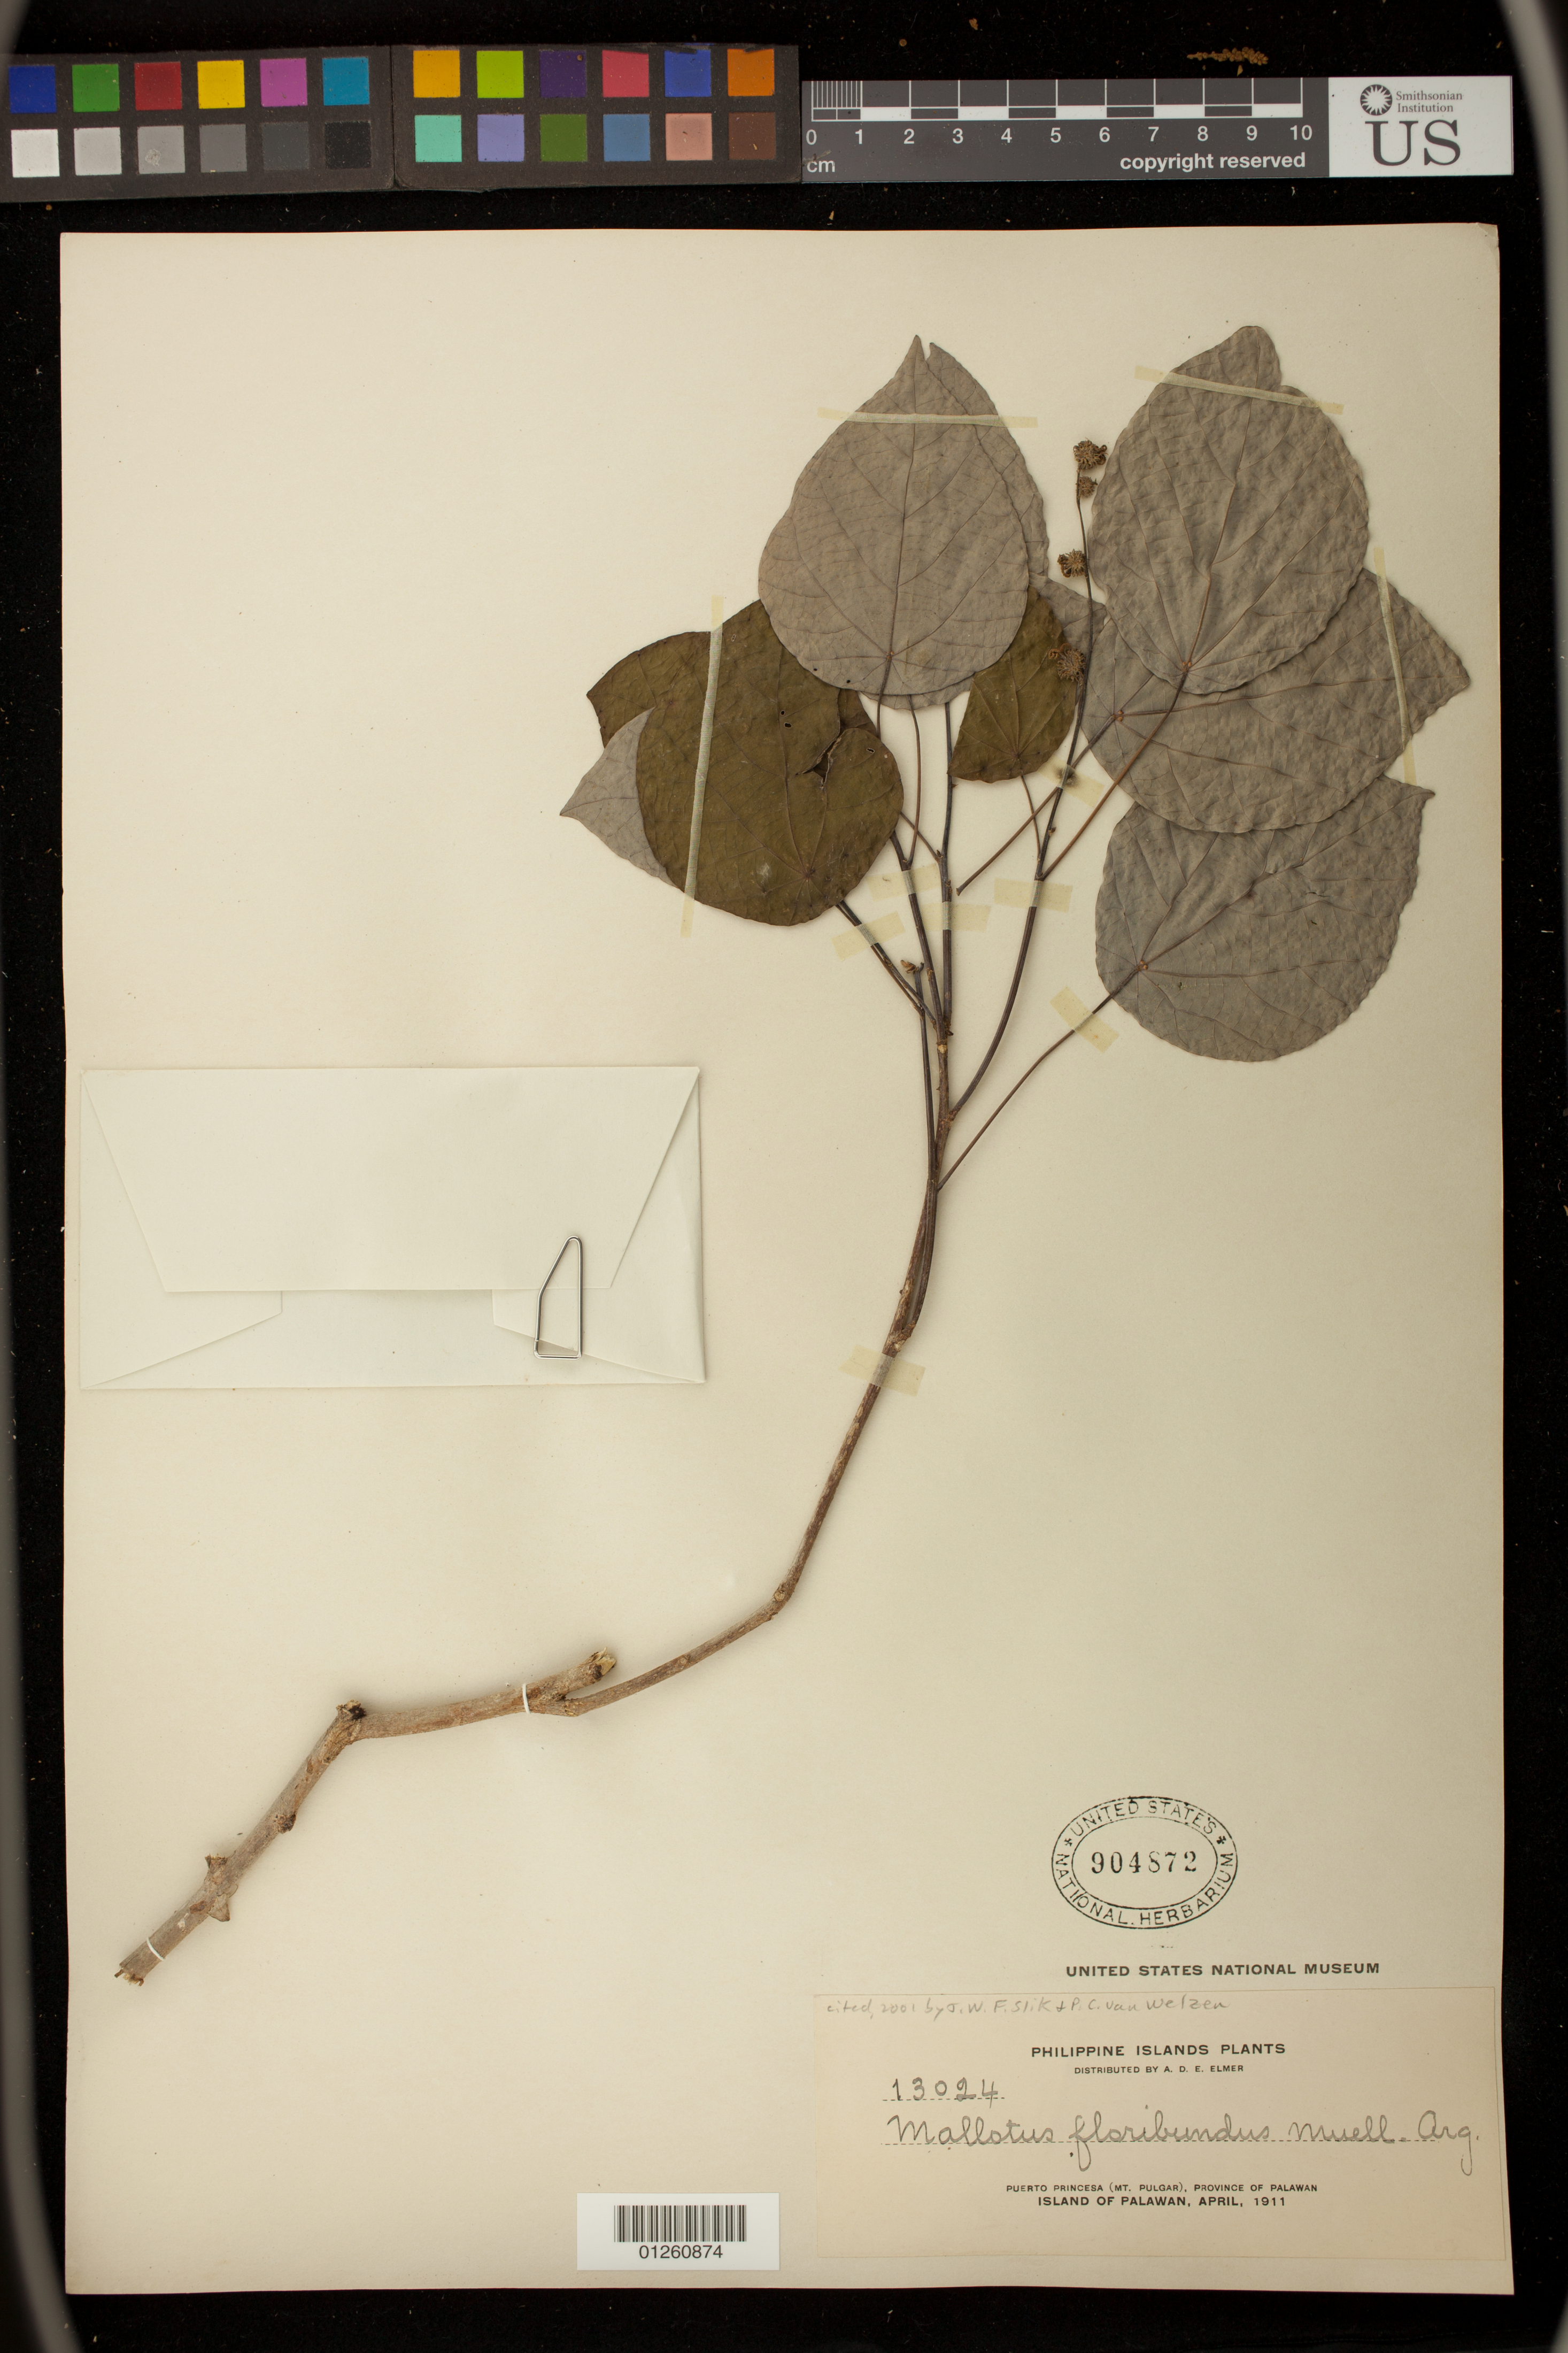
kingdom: Plantae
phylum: Tracheophyta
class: Magnoliopsida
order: Malpighiales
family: Euphorbiaceae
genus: Mallotus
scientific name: Mallotus floribundus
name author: (Blume) Müll. Arg.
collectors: A. D. E. Elmer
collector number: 13024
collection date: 1911-04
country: Philippines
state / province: Mimaropa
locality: Puerto Princesa (Mt. Pulgar), Province of Palawan, Island of Palawan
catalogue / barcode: US 904872